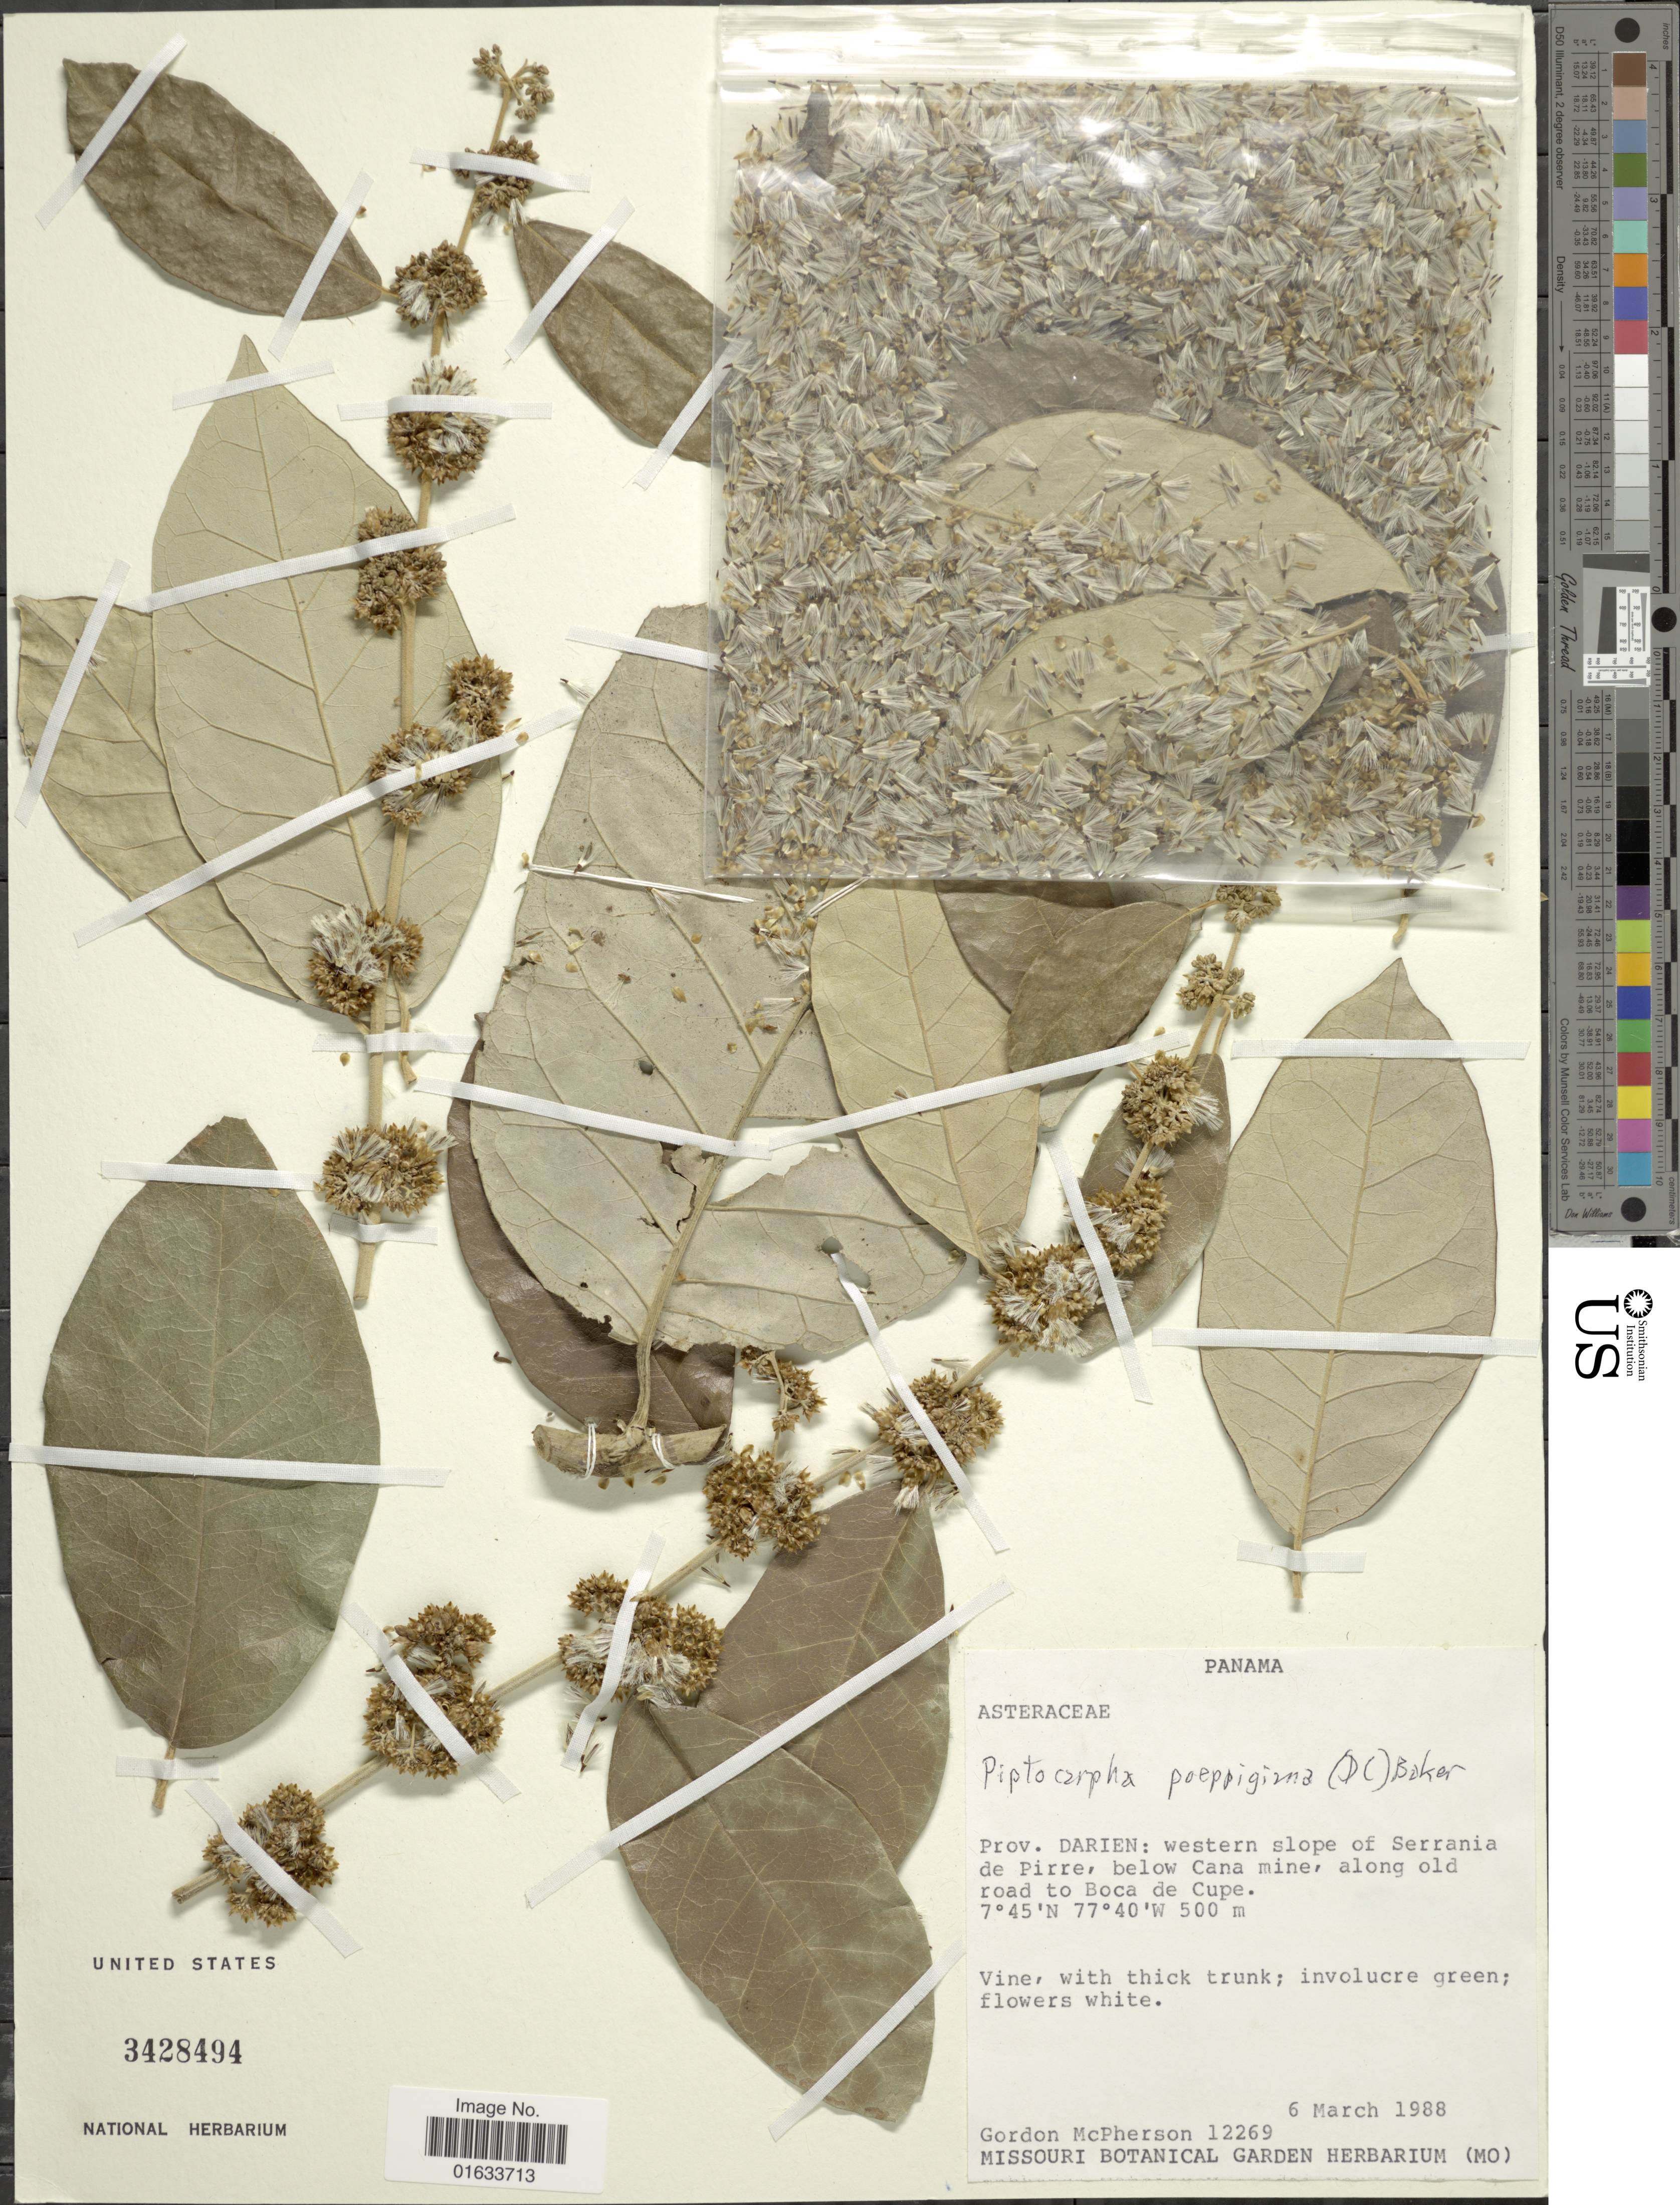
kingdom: Plantae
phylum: Tracheophyta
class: Magnoliopsida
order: Asterales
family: Asteraceae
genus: Piptocarpha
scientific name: Piptocarpha poeppigiana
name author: (DC.) Baker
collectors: G. D. McPherson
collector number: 12269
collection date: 1988-03-06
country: Panama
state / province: Darién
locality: Prov. Darien: western slope of Serrania de Pirre, below Cana mine, along old road to Boca de Cupe.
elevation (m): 500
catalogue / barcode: US 3428494